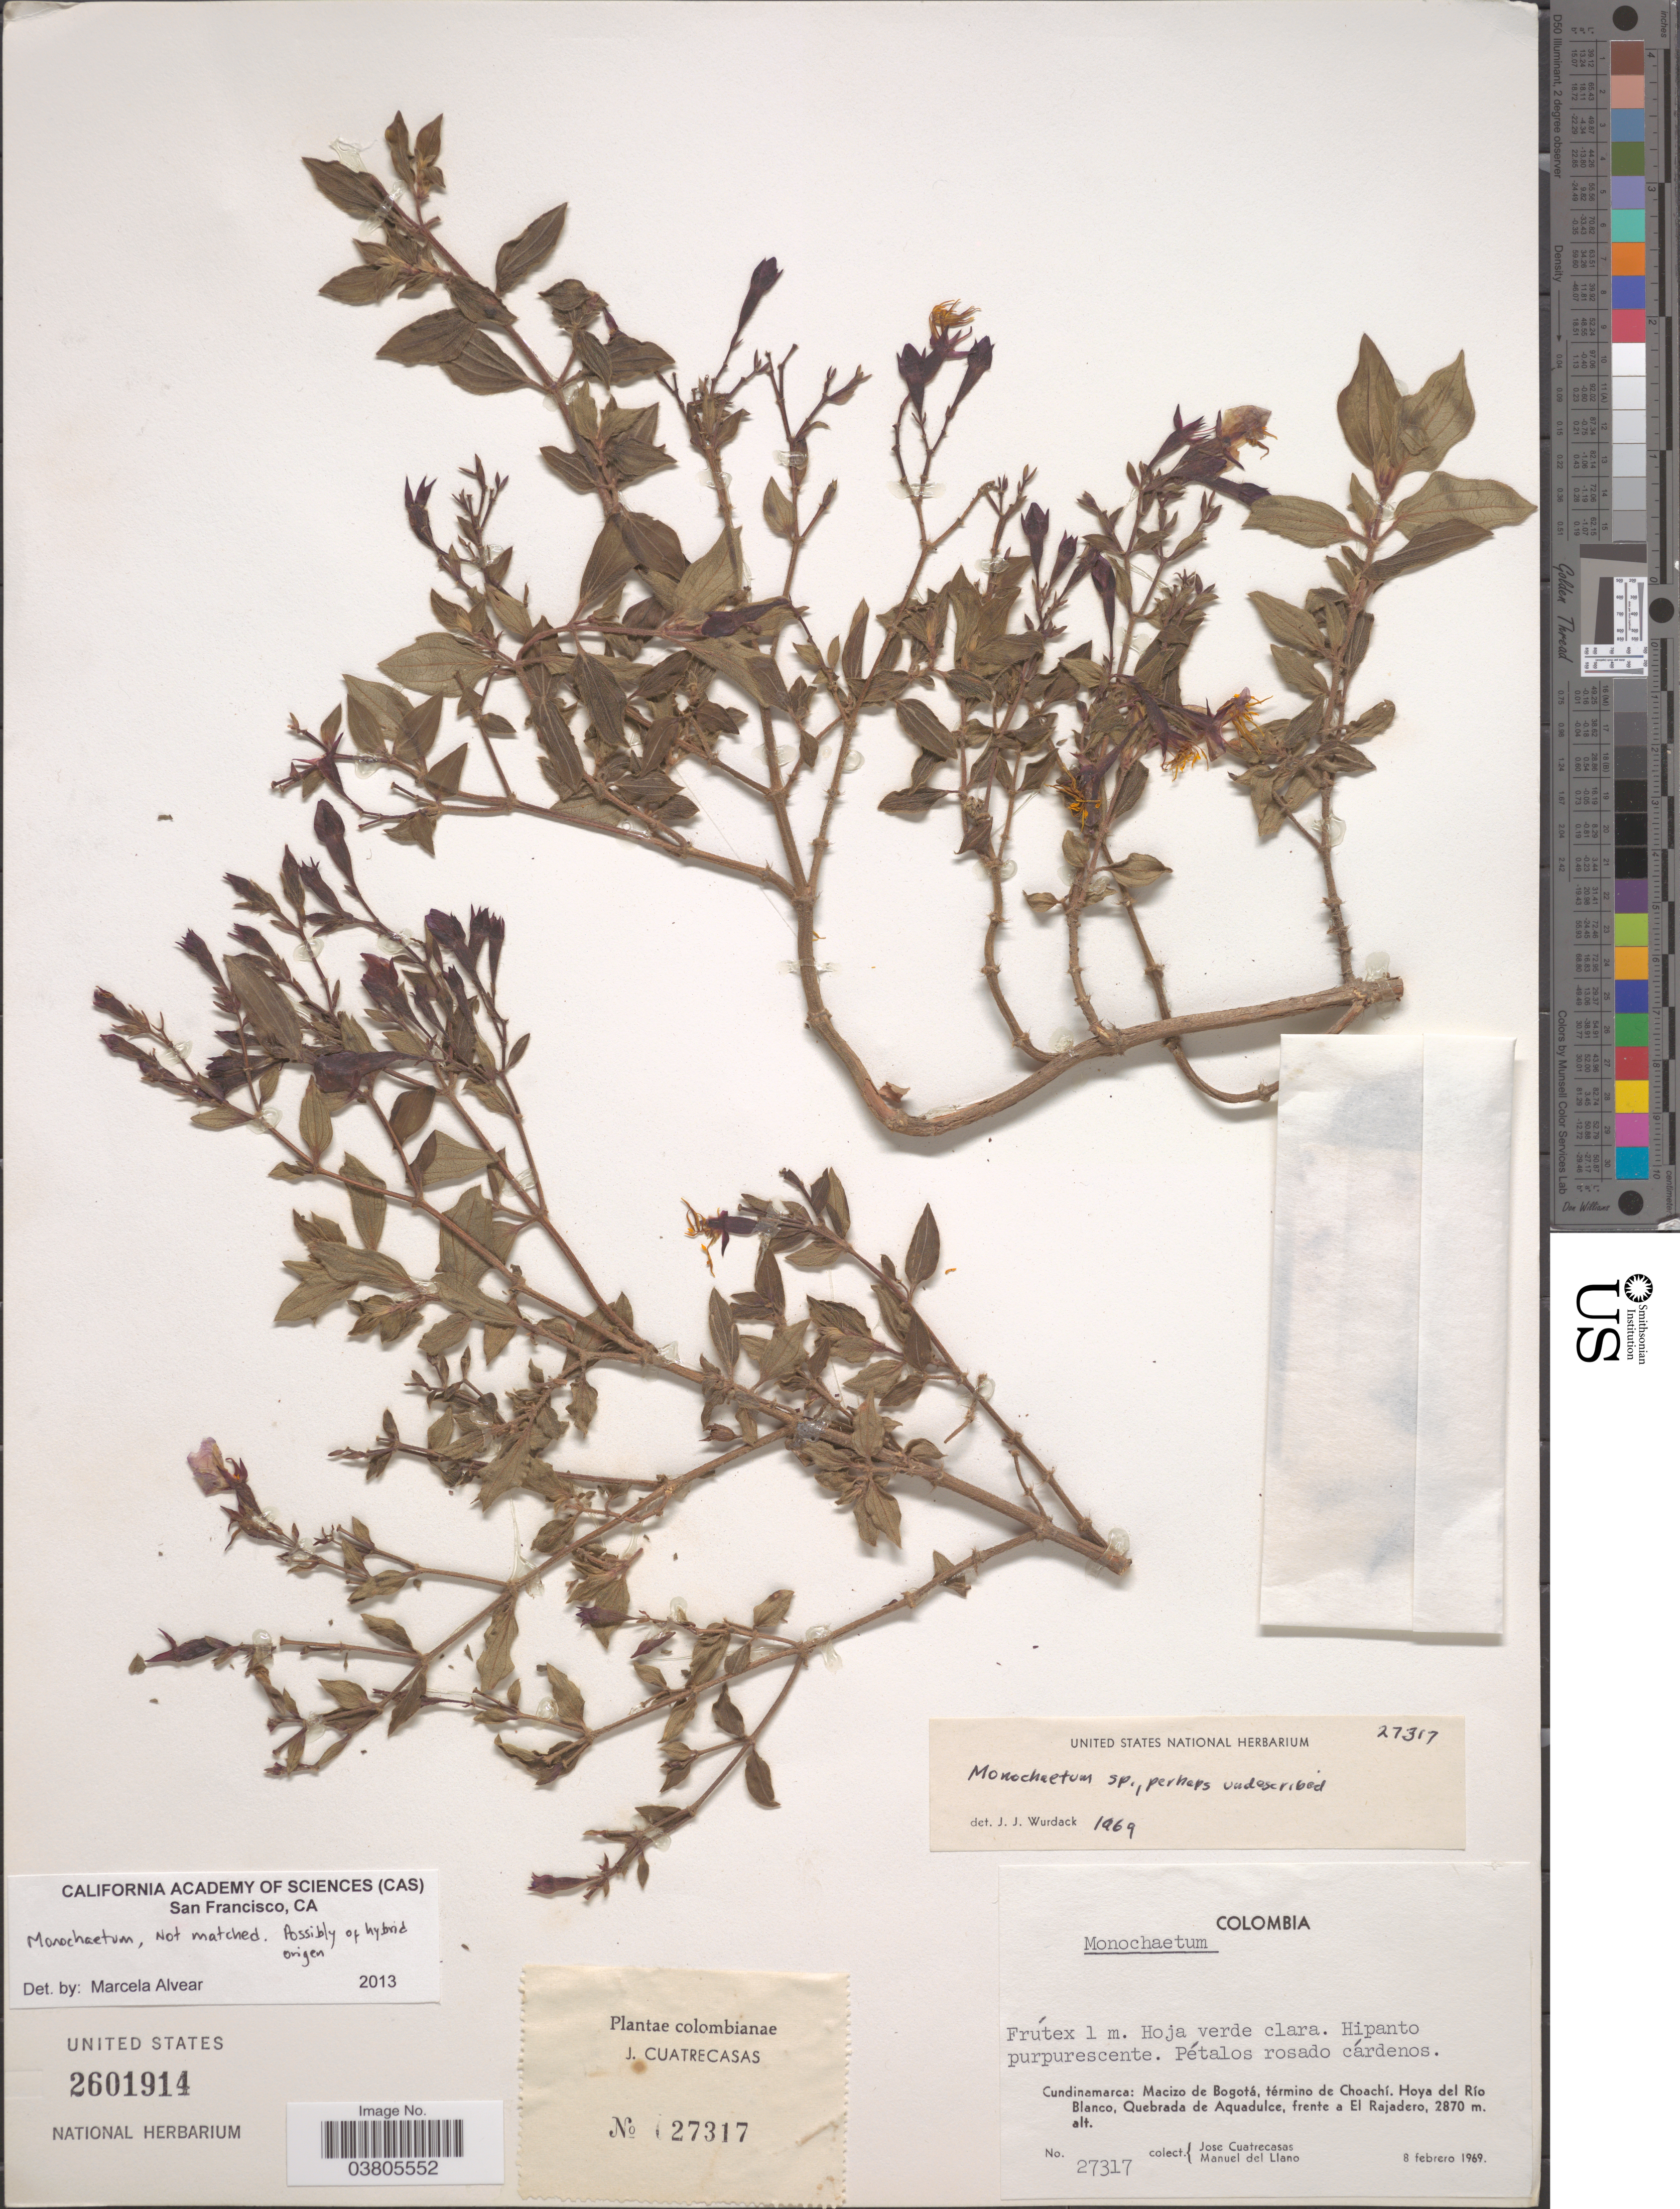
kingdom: Plantae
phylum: Tracheophyta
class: Magnoliopsida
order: Myrtales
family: Melastomataceae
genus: Monochaetum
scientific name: Monochaetum sp.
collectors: J. Cuatrecasas & M. d. Llano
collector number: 27317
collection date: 1969-02-08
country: Colombia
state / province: Cundinamarca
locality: Macizo de Bogotá, término de Choachí. Hoya del Río Blanco, Quebrada de Aquadulce, frente a El Rajadero.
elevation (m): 2870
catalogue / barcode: US 2601914